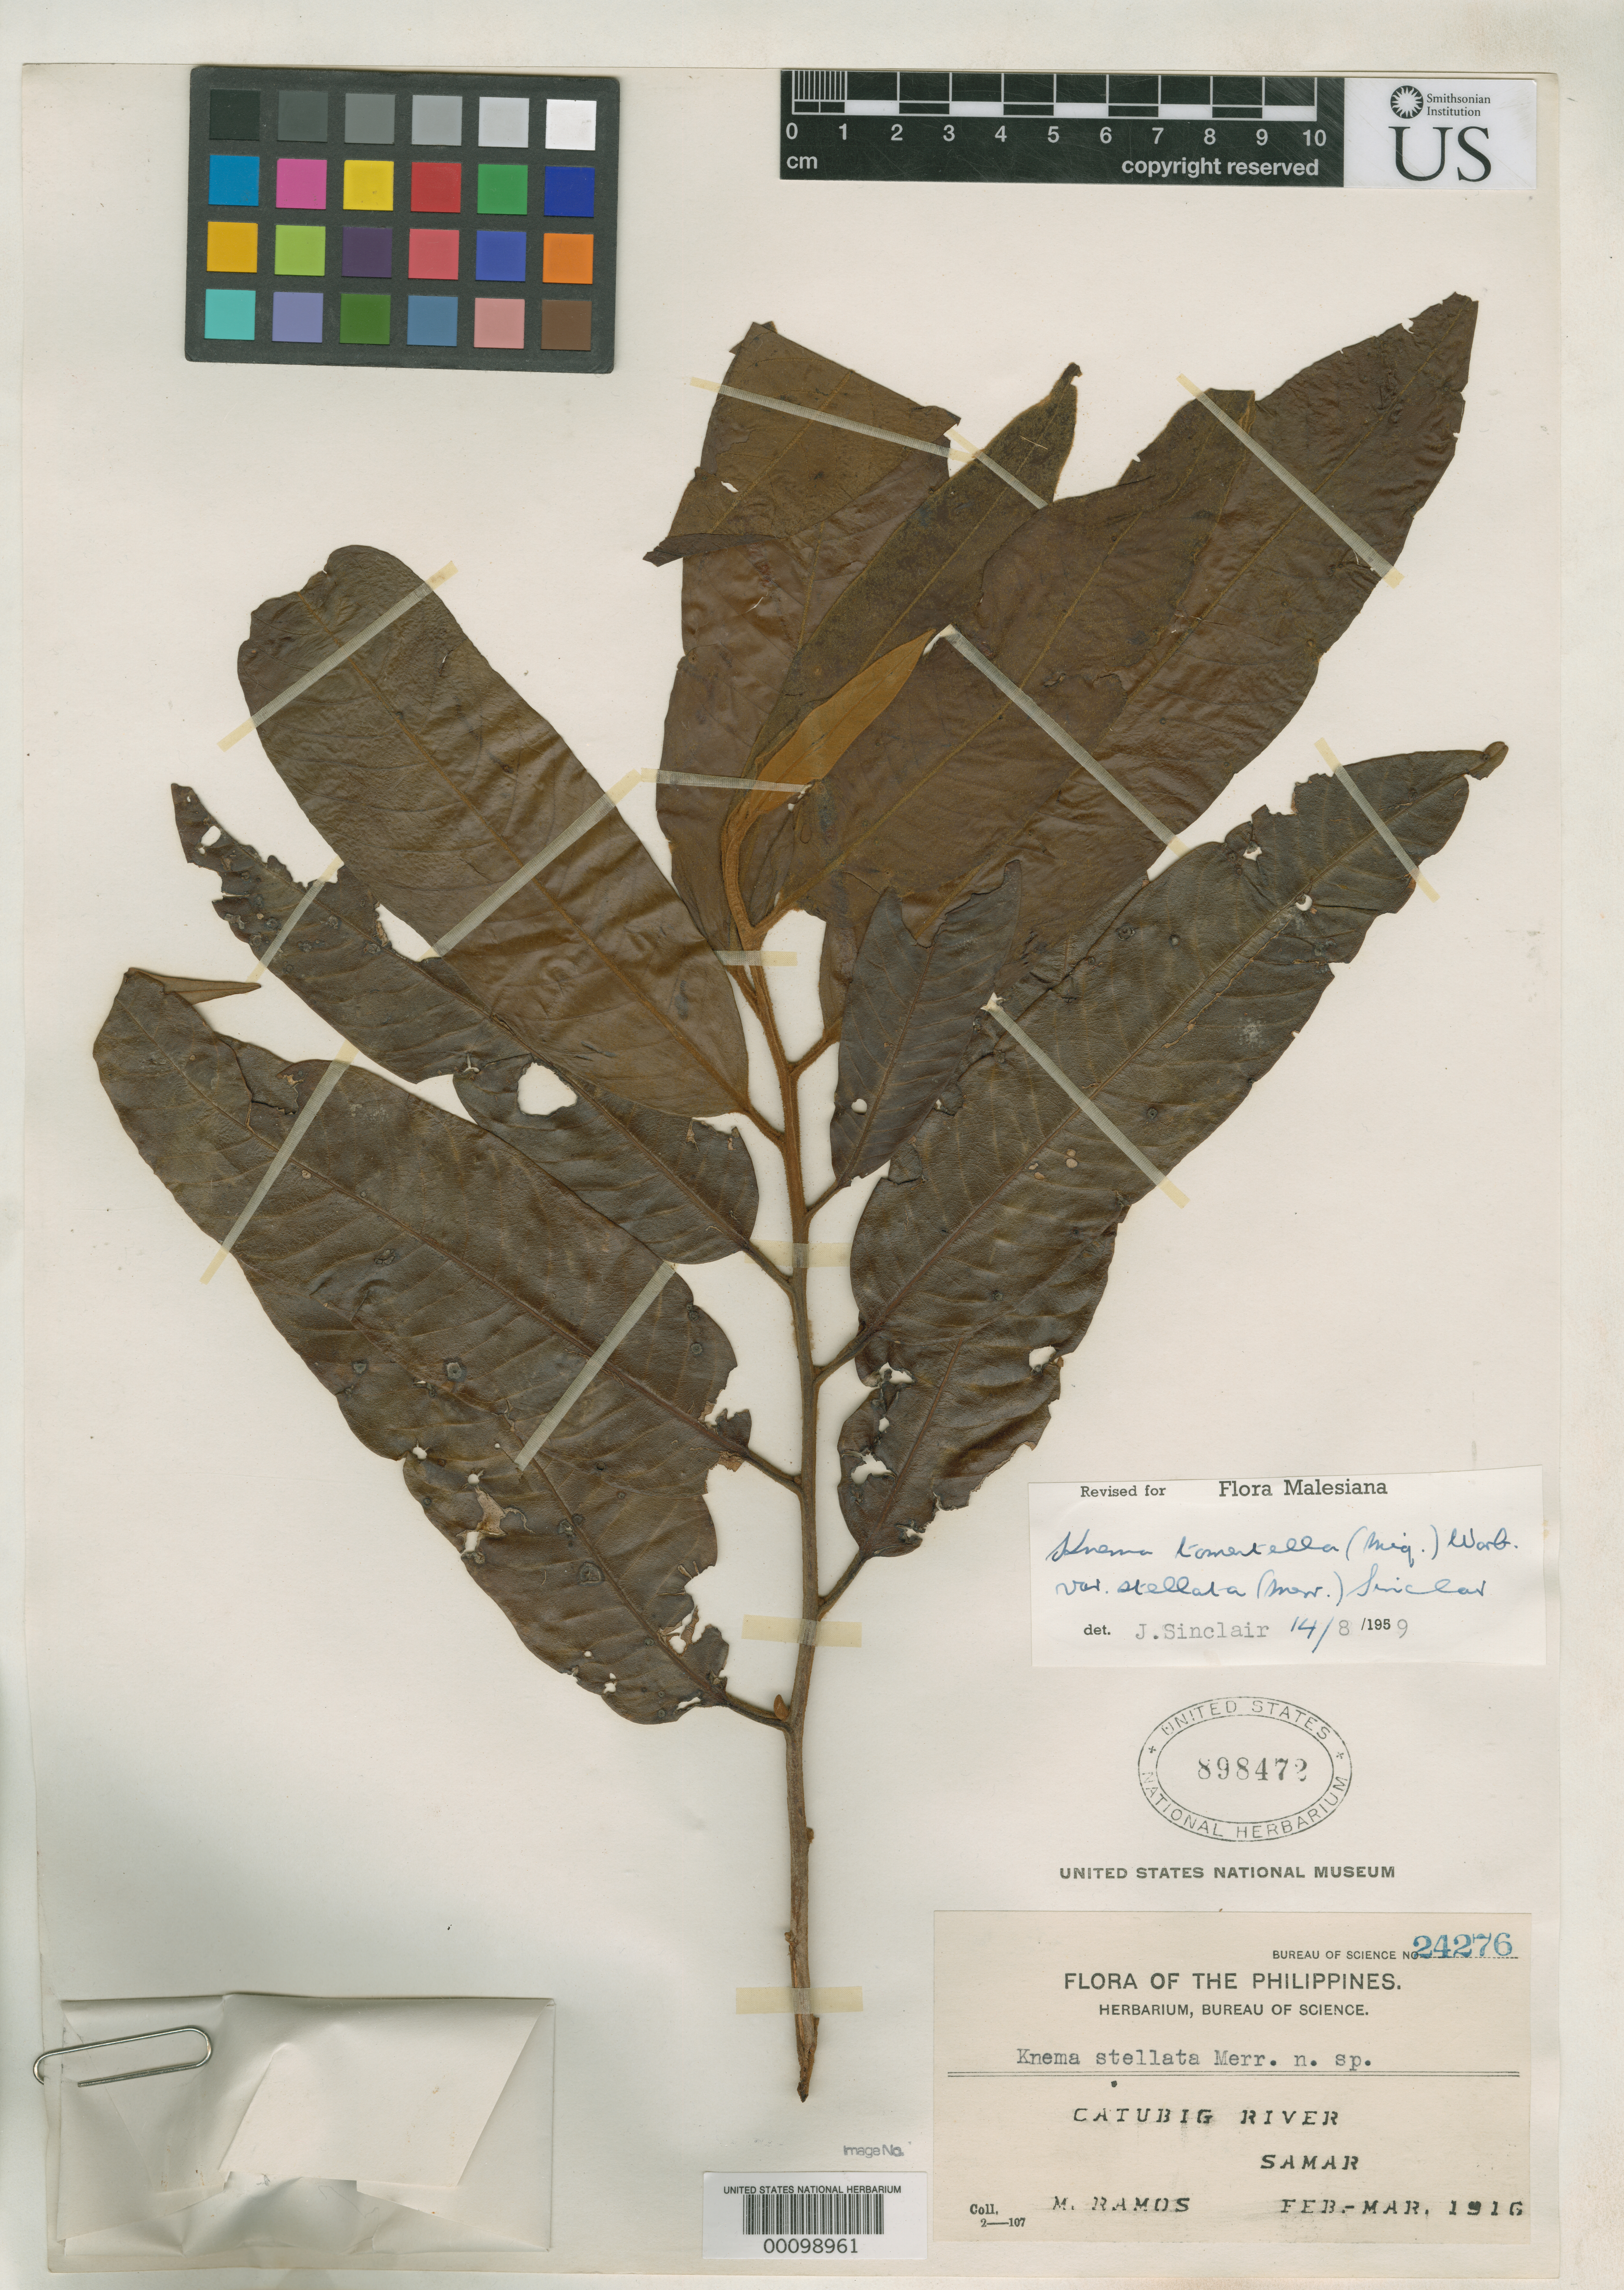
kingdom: Plantae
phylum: Tracheophyta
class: Magnoliopsida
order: Magnoliales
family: Myristicaceae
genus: Knema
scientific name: Knema stellata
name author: Merr.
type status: Isotype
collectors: M. Ramos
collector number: Bur. Sci. 24276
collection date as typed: Feb 1916 to -- Mar 1916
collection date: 1916-02/1916-03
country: Philippines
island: Samar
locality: Catubig River.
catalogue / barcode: US 898472